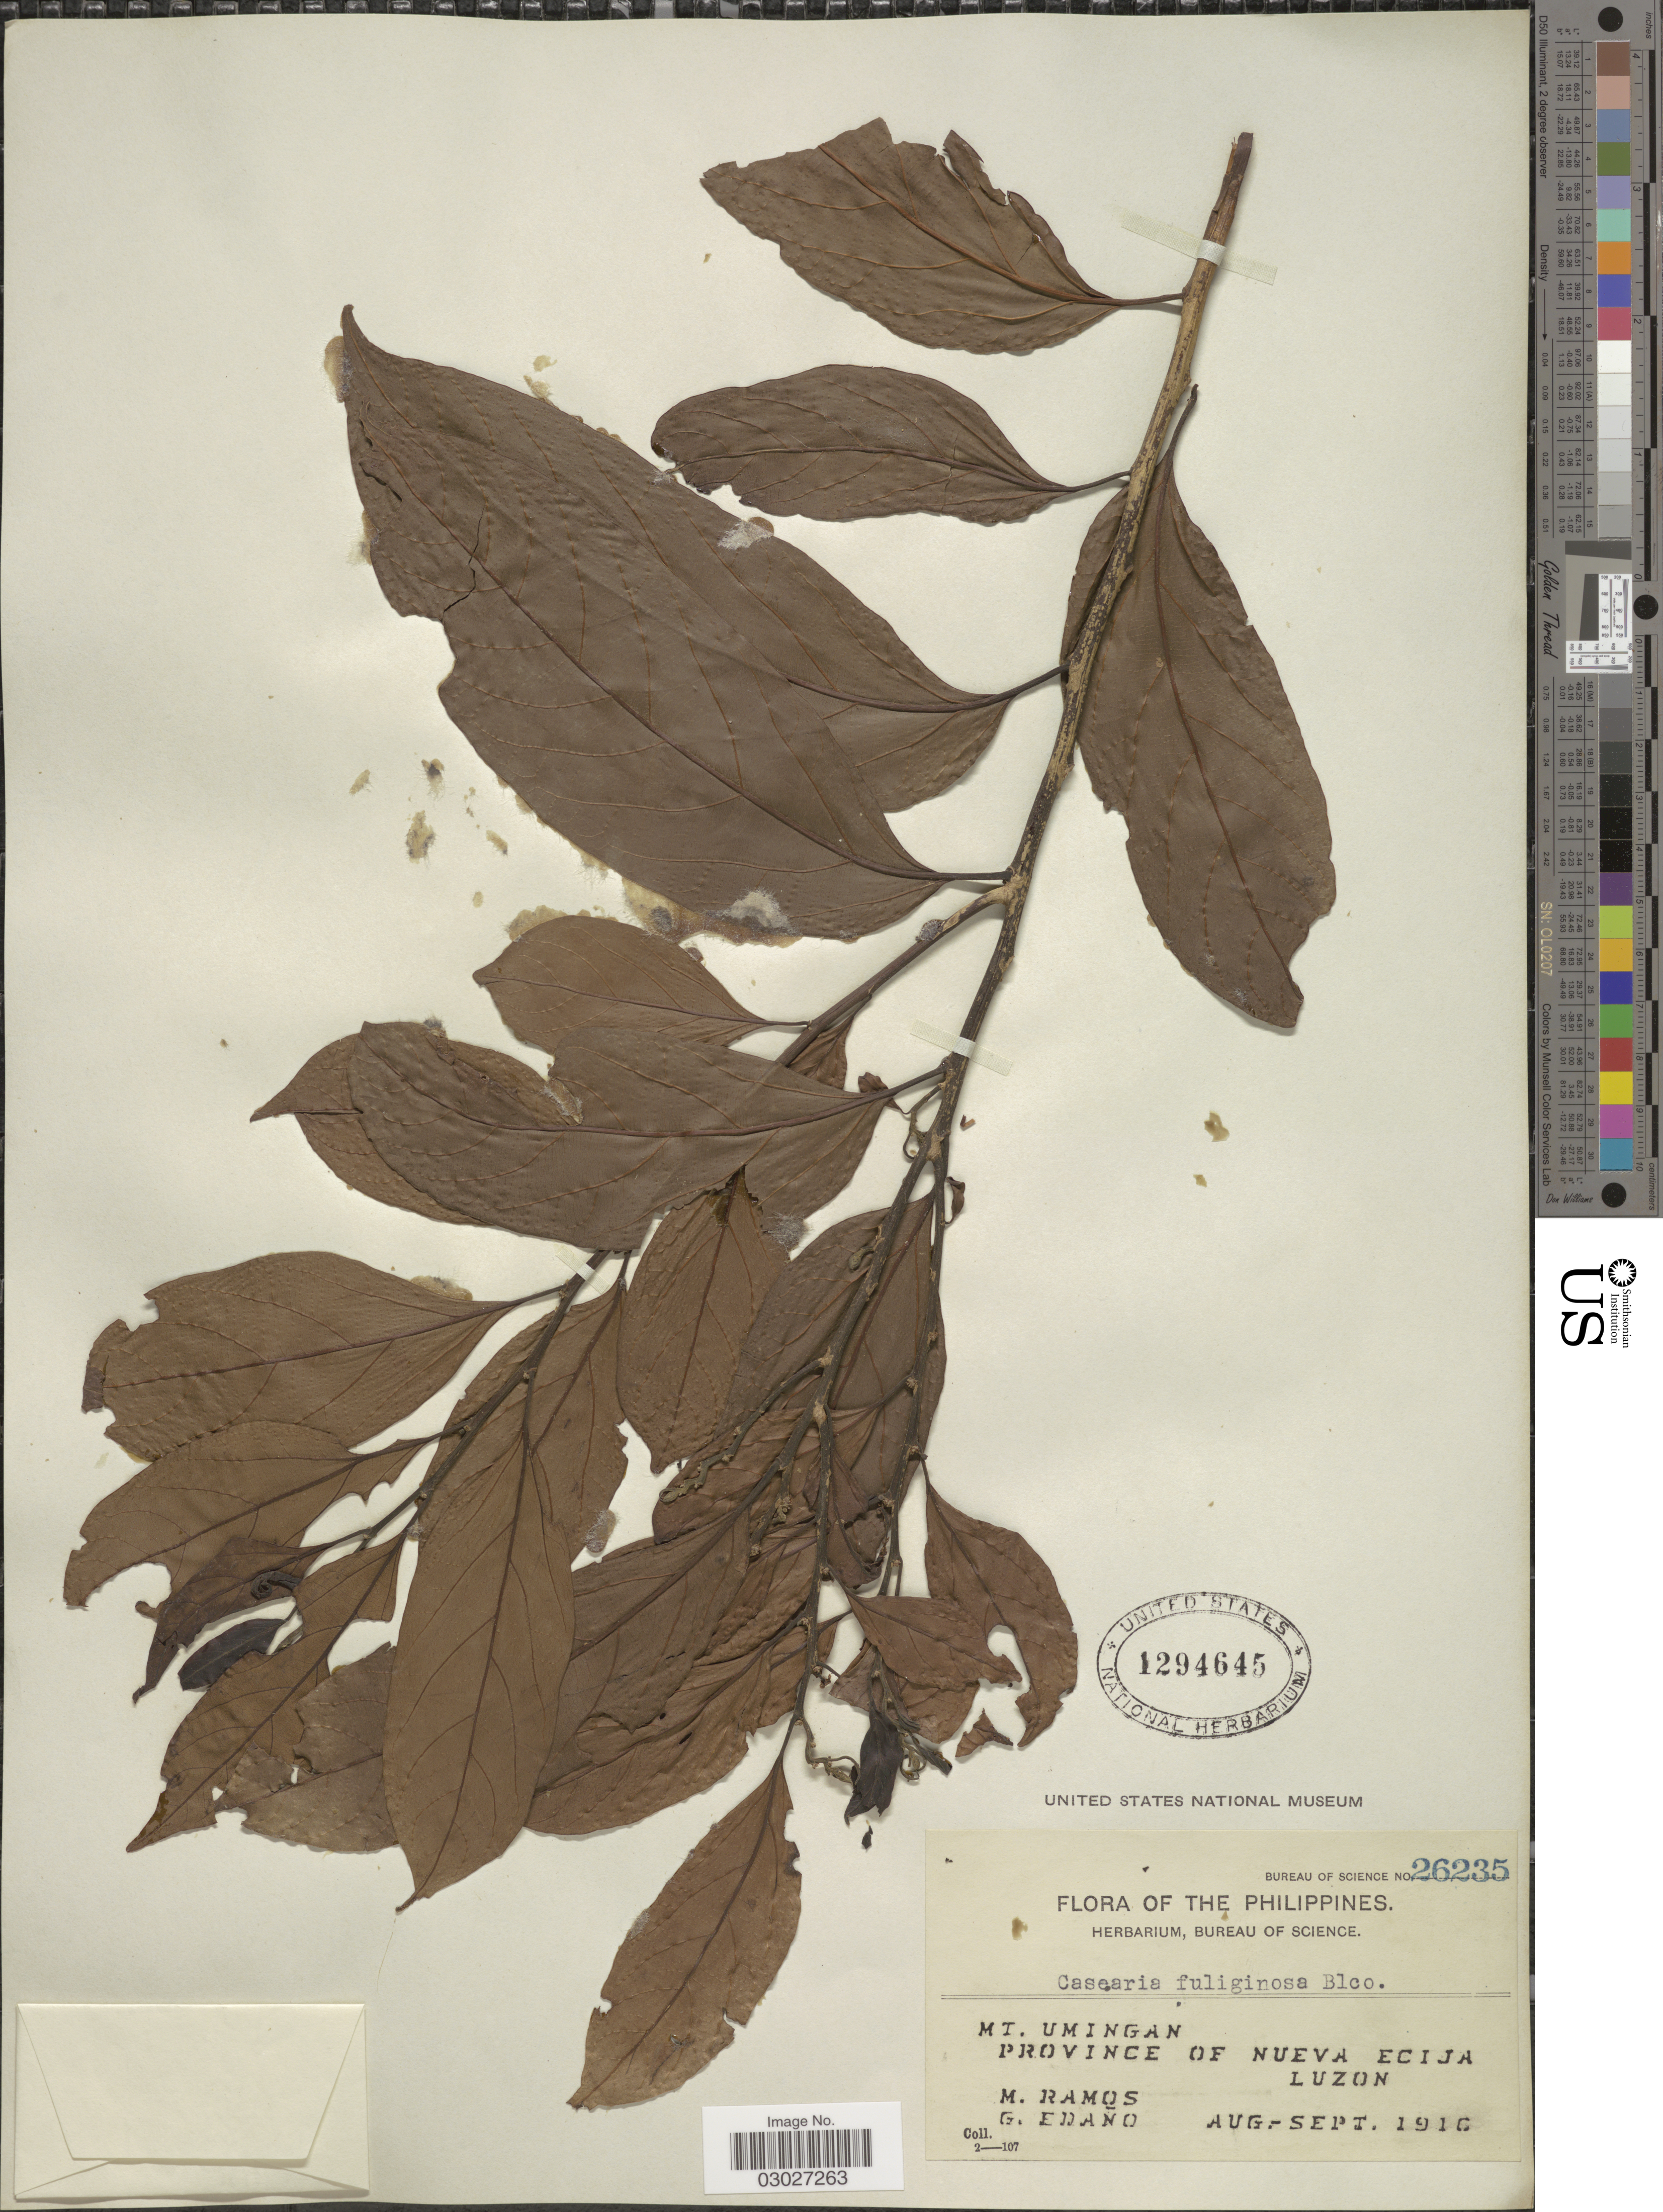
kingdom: Plantae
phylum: Tracheophyta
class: Magnoliopsida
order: Malpighiales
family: Salicaceae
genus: Casearia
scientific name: Casearia fuliginosa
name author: (Blanco) Blanco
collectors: M. Ramos & G. Edaño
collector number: Bureau of Science 26235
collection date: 1916-08/1916-09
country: Philippines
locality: Mt. Umingan, Province of Nueva Ecija, Luzon.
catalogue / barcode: US 1294645